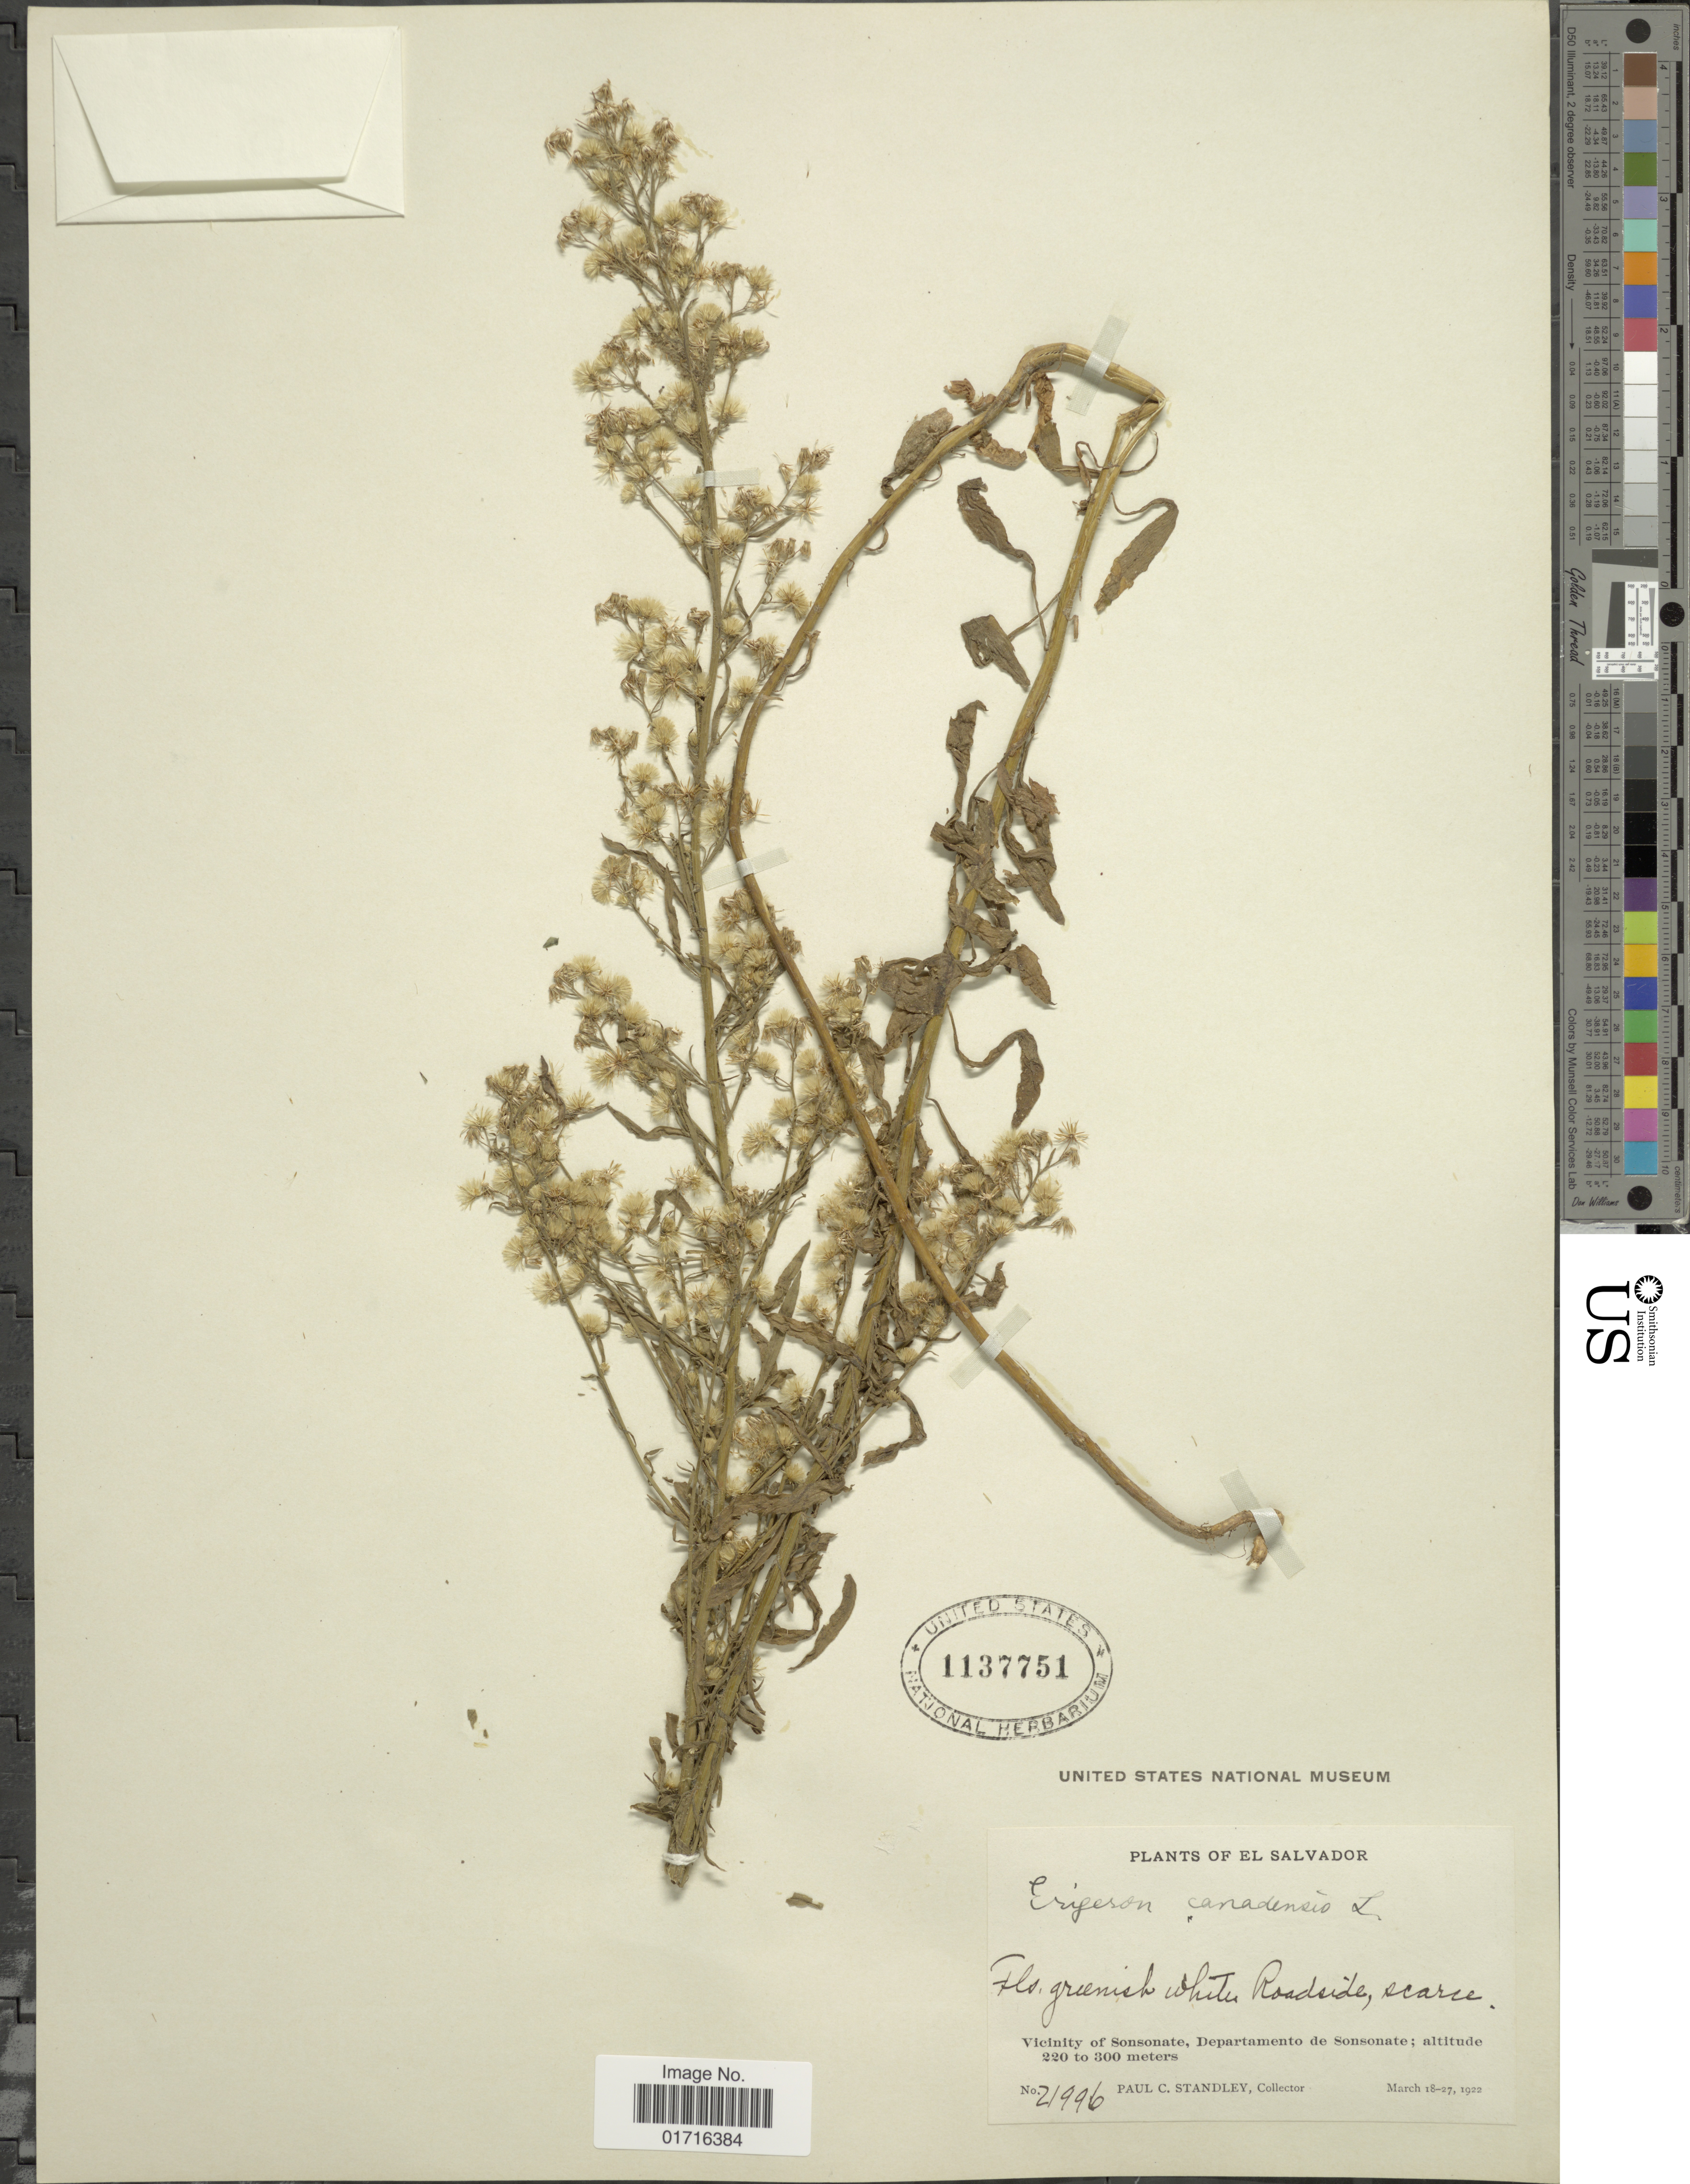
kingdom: Plantae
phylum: Tracheophyta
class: Magnoliopsida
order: Asterales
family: Asteraceae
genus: Conyza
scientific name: Conyza canadensis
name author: (L.) Cronq.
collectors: P. C. Standley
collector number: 21996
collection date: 1922-03-18/1922-03-27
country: El Salvador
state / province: Sonsonate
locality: Vicinity of Sonsonate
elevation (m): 220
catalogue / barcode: US 1137751